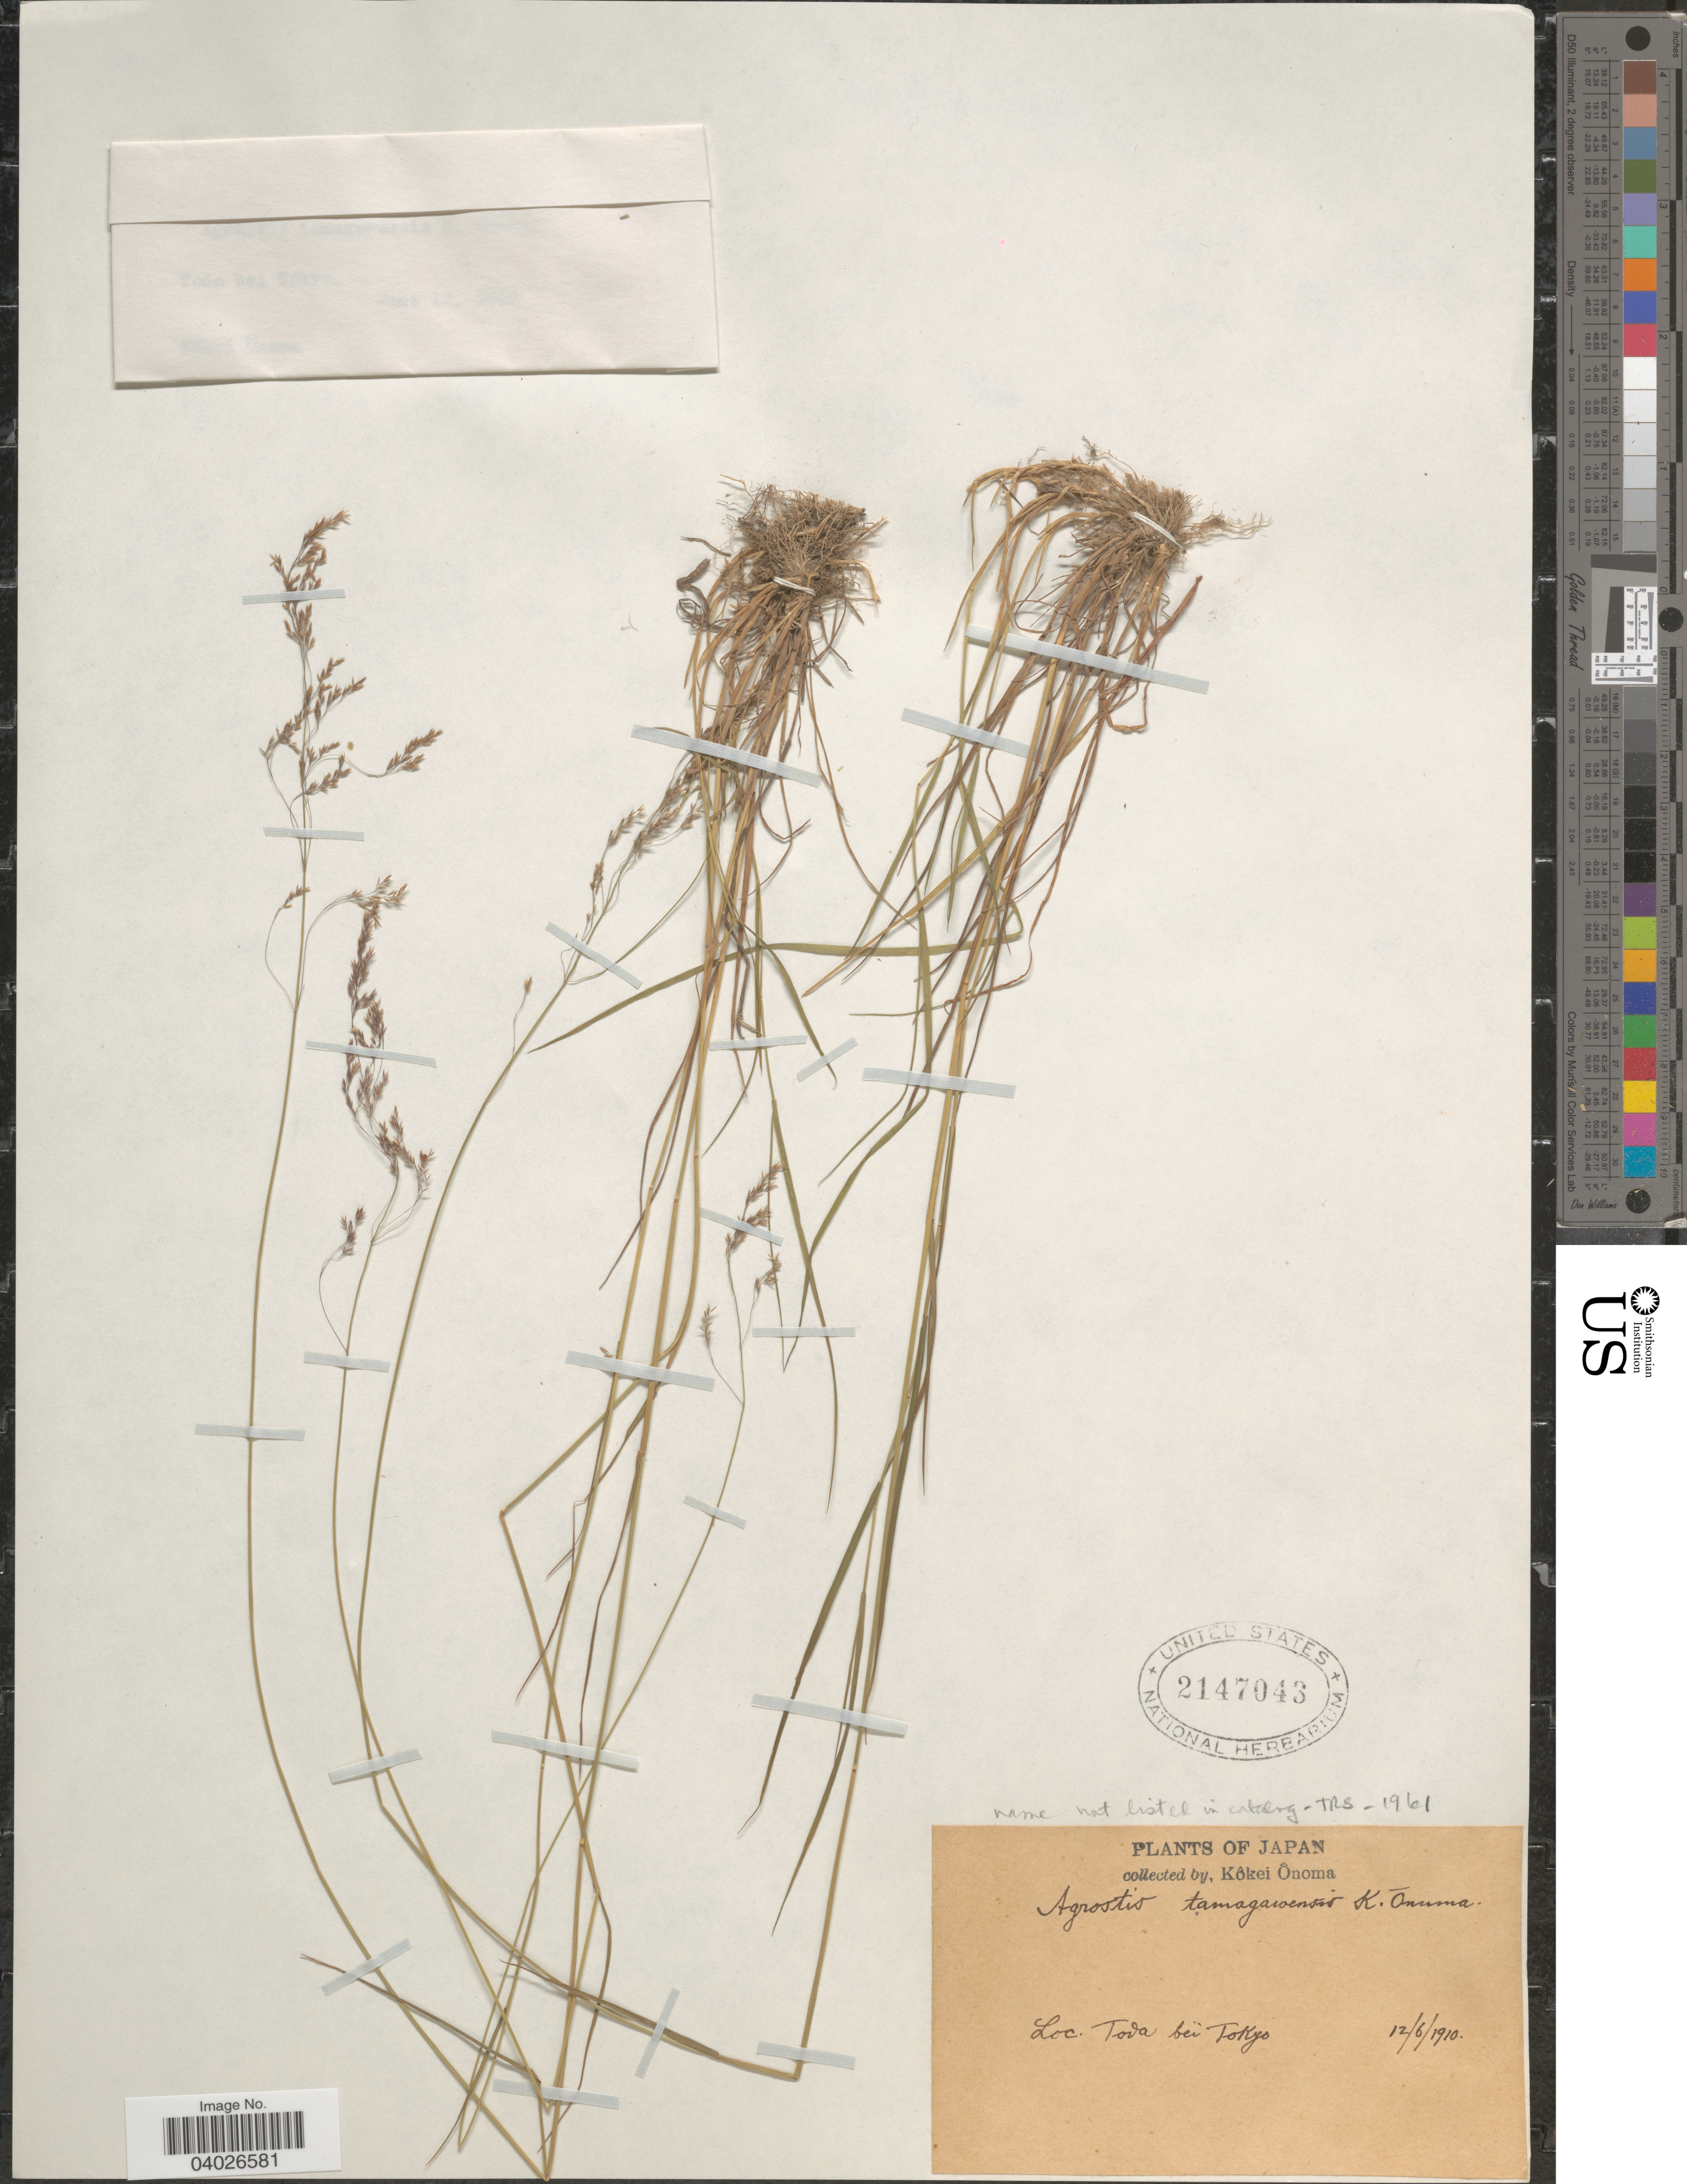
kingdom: Plantae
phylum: Tracheophyta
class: Liliopsida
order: Poales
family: Poaceae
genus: Agrostis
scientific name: Agrostis sp.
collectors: K. Onoma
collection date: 1910-06-12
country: Japan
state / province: Tokyo, Federal City of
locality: Toda bei Tokyo.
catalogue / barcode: US 2147043